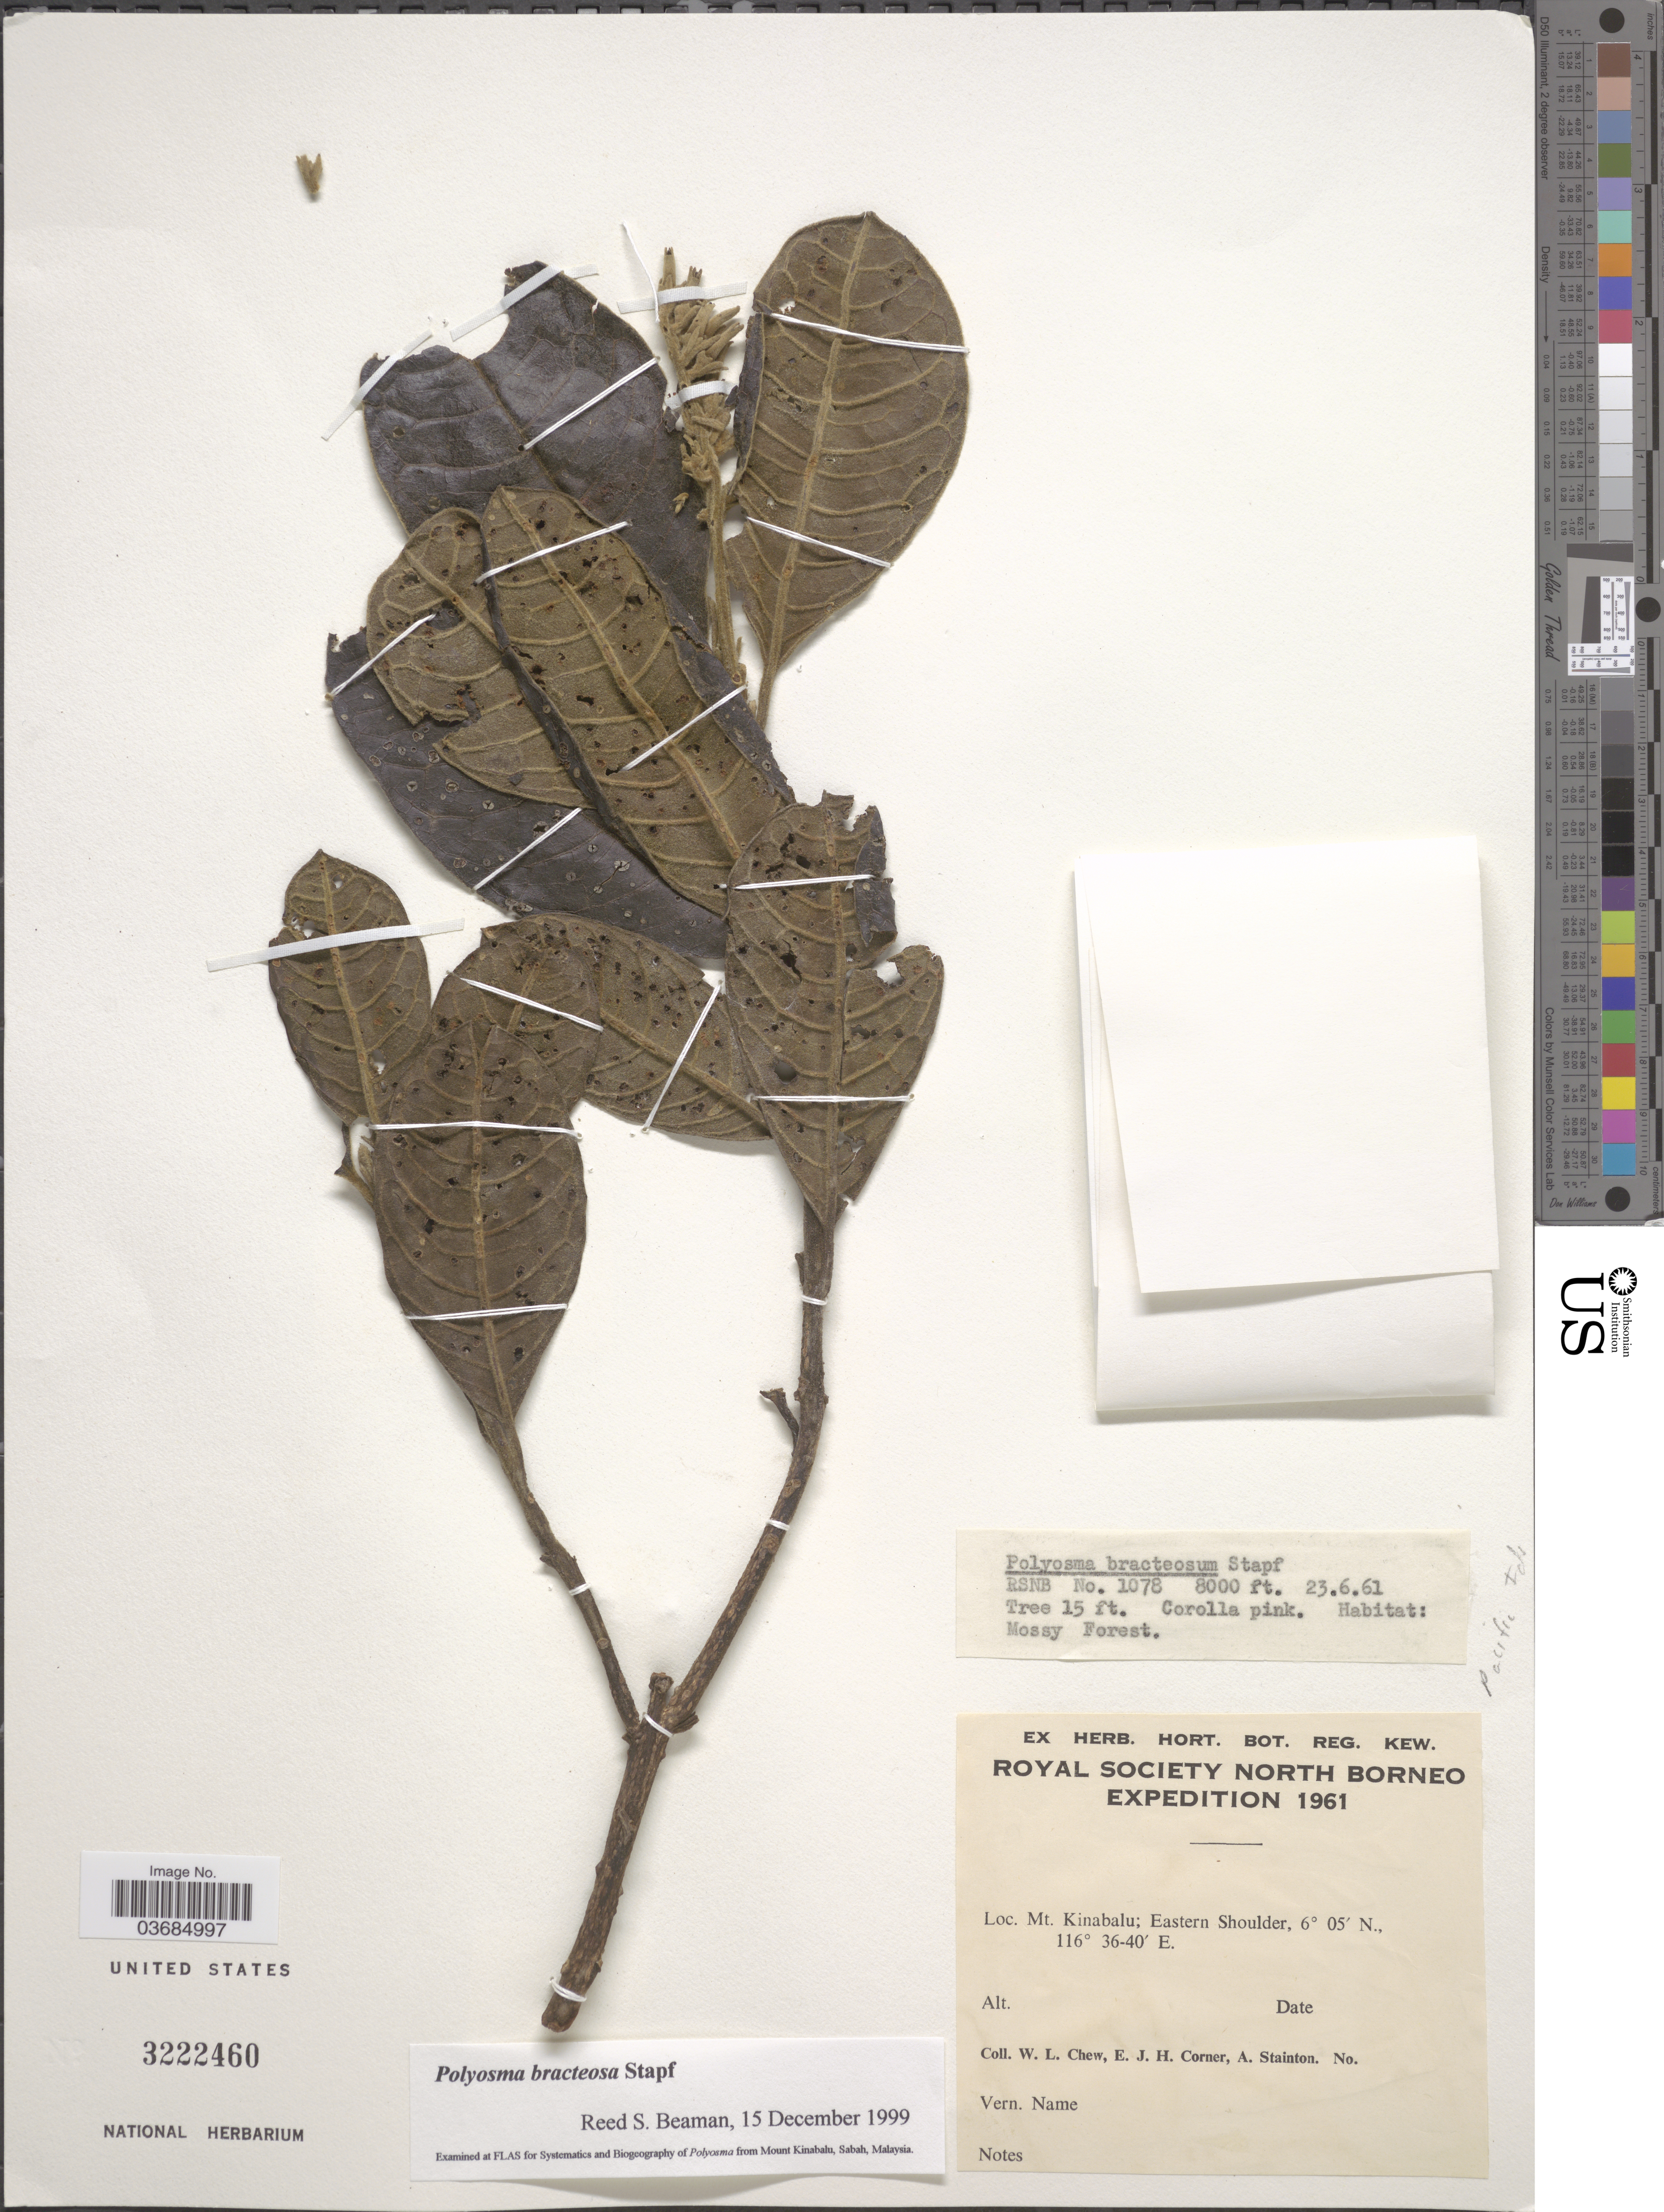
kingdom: Plantae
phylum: Tracheophyta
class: Magnoliopsida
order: Escalloniales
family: Escalloniaceae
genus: Polyosma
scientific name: Polyosma bracteosum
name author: Stapf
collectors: W. Chew, E. Corner & A. Stainton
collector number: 1078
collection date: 1961-06-23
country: Malaysia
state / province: Sabah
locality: Royal Society North Borneo Expedition 1961. Mt. Kinabalu; Eastern Shoulder.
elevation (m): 2438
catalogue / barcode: US 3222460